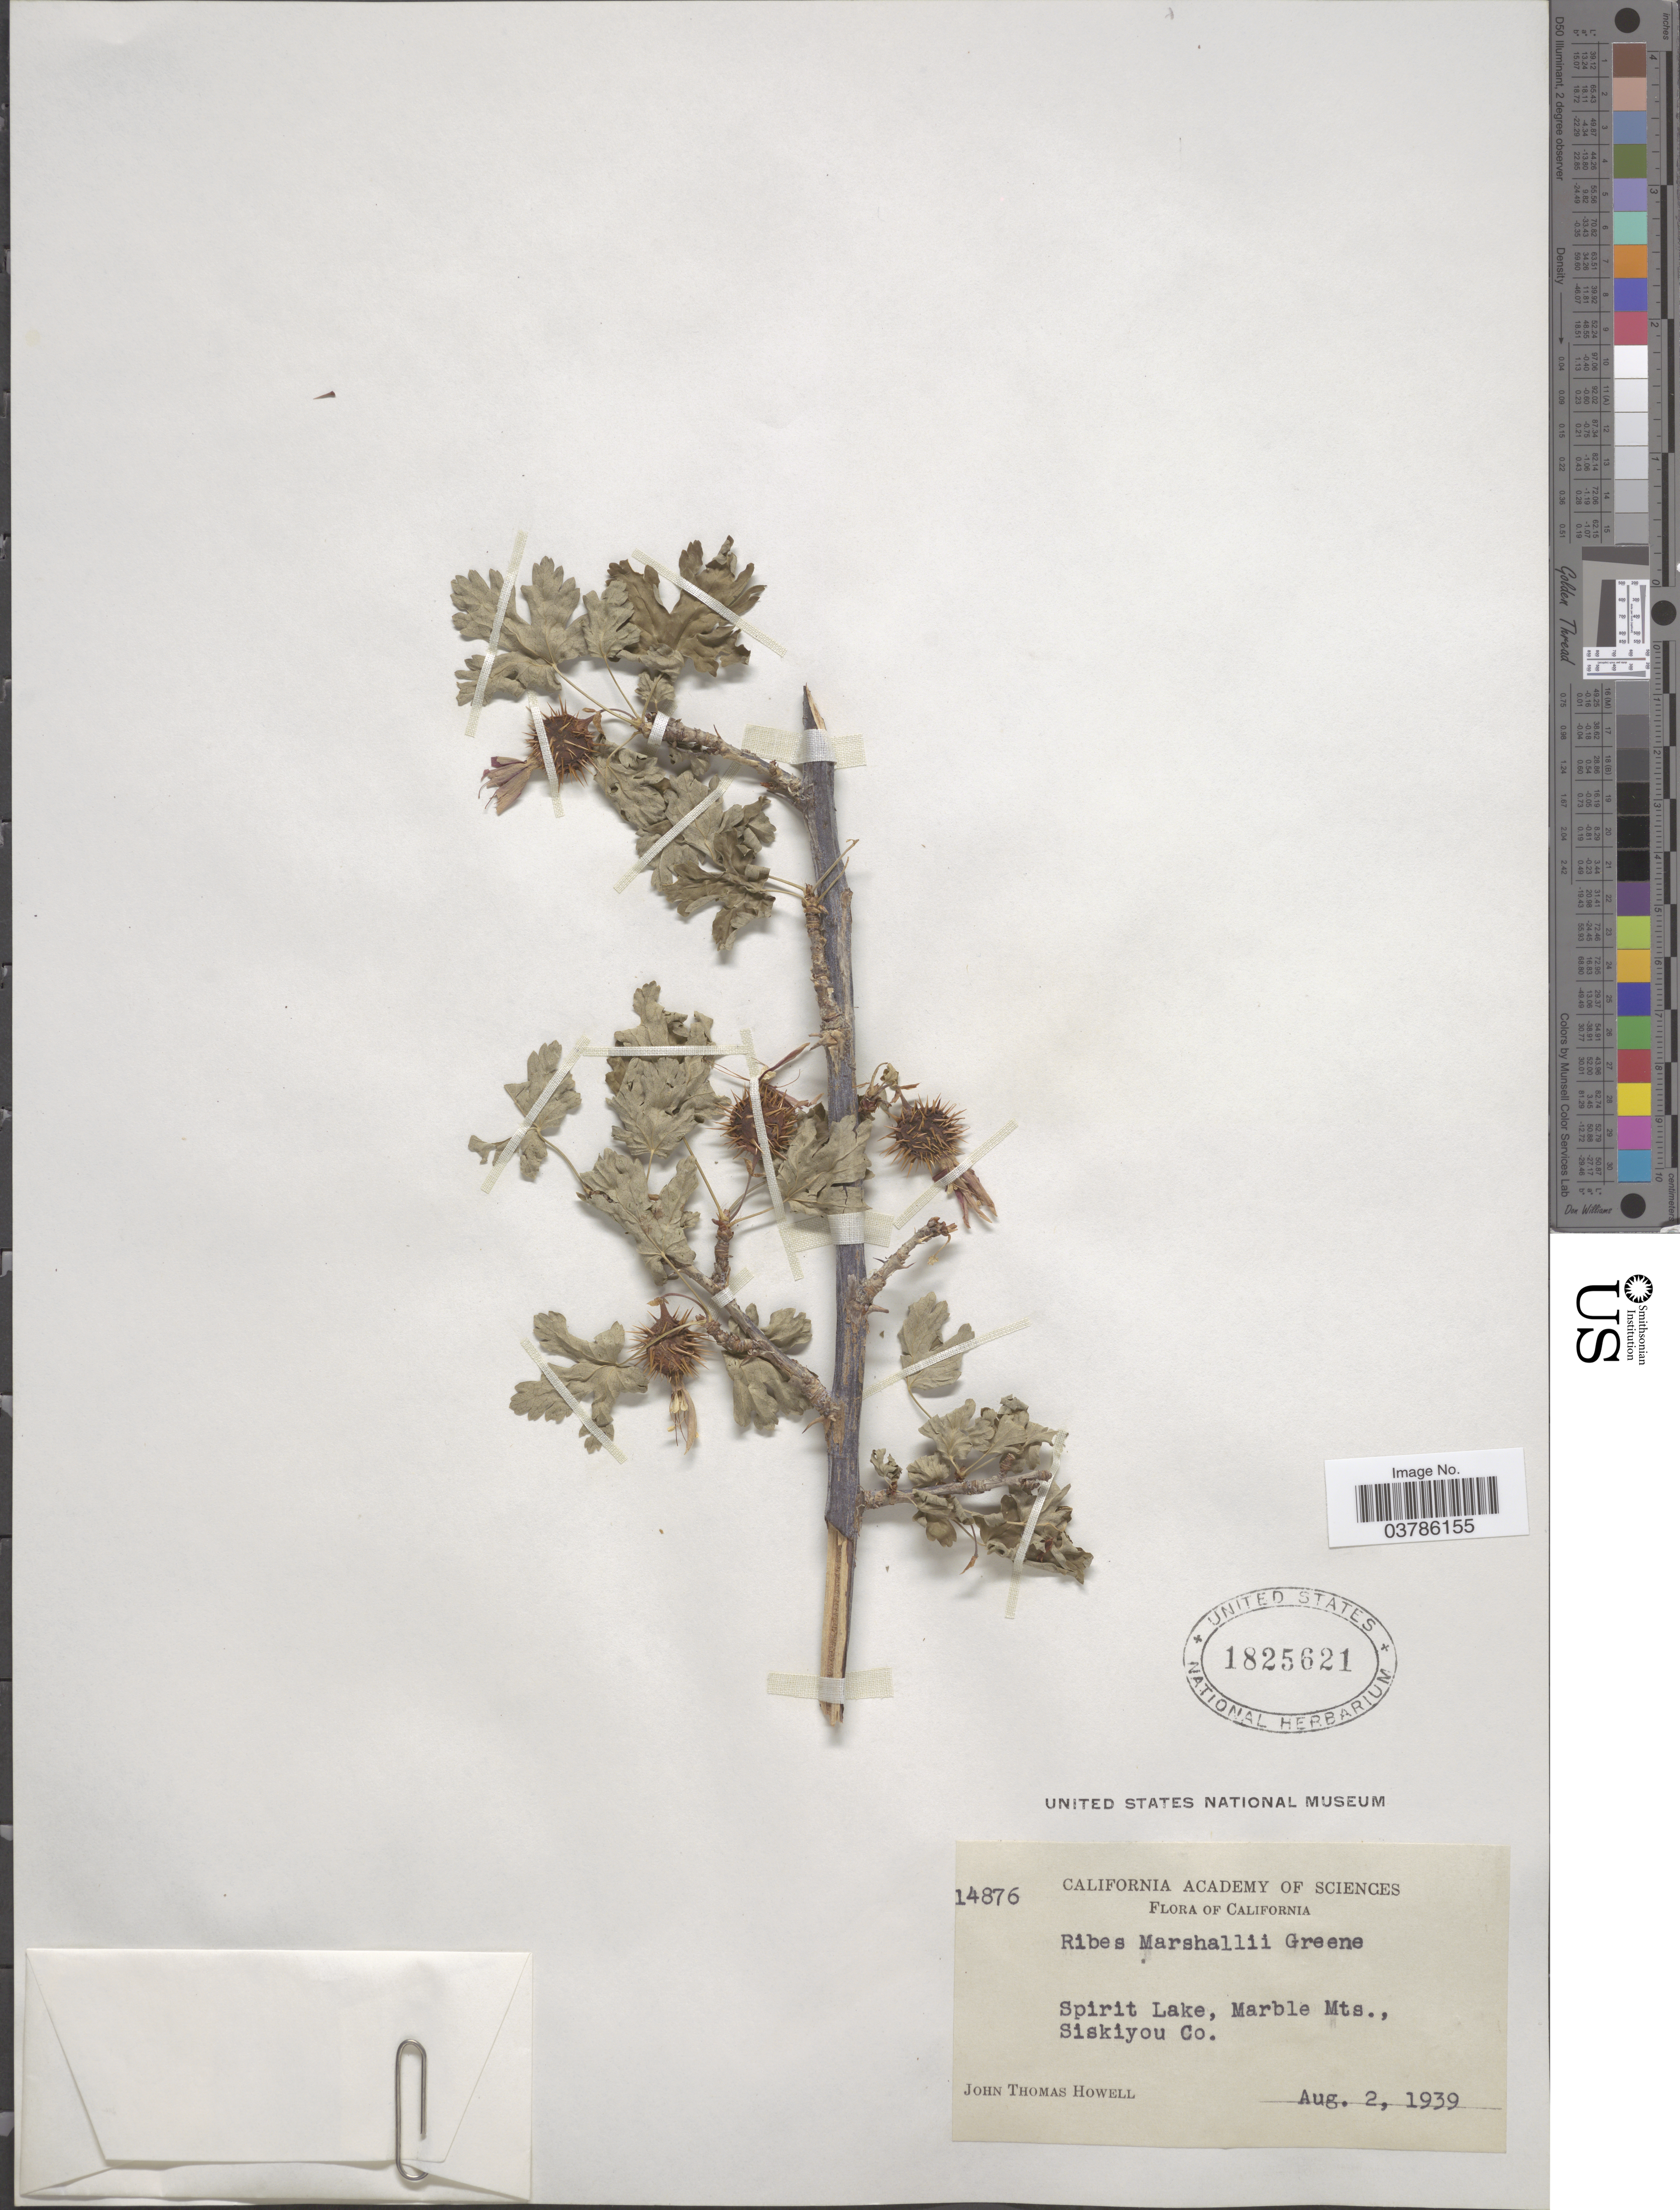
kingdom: Plantae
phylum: Tracheophyta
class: Magnoliopsida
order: Saxifragales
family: Grossulariaceae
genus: Ribes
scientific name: Ribes marshallii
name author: Greene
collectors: J. T. Howell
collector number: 14876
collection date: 1939-08-02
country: United States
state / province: California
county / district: Siskiyou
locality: Spirit Lake, Marble Mts., Siskiyou Co.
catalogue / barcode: US 1825621